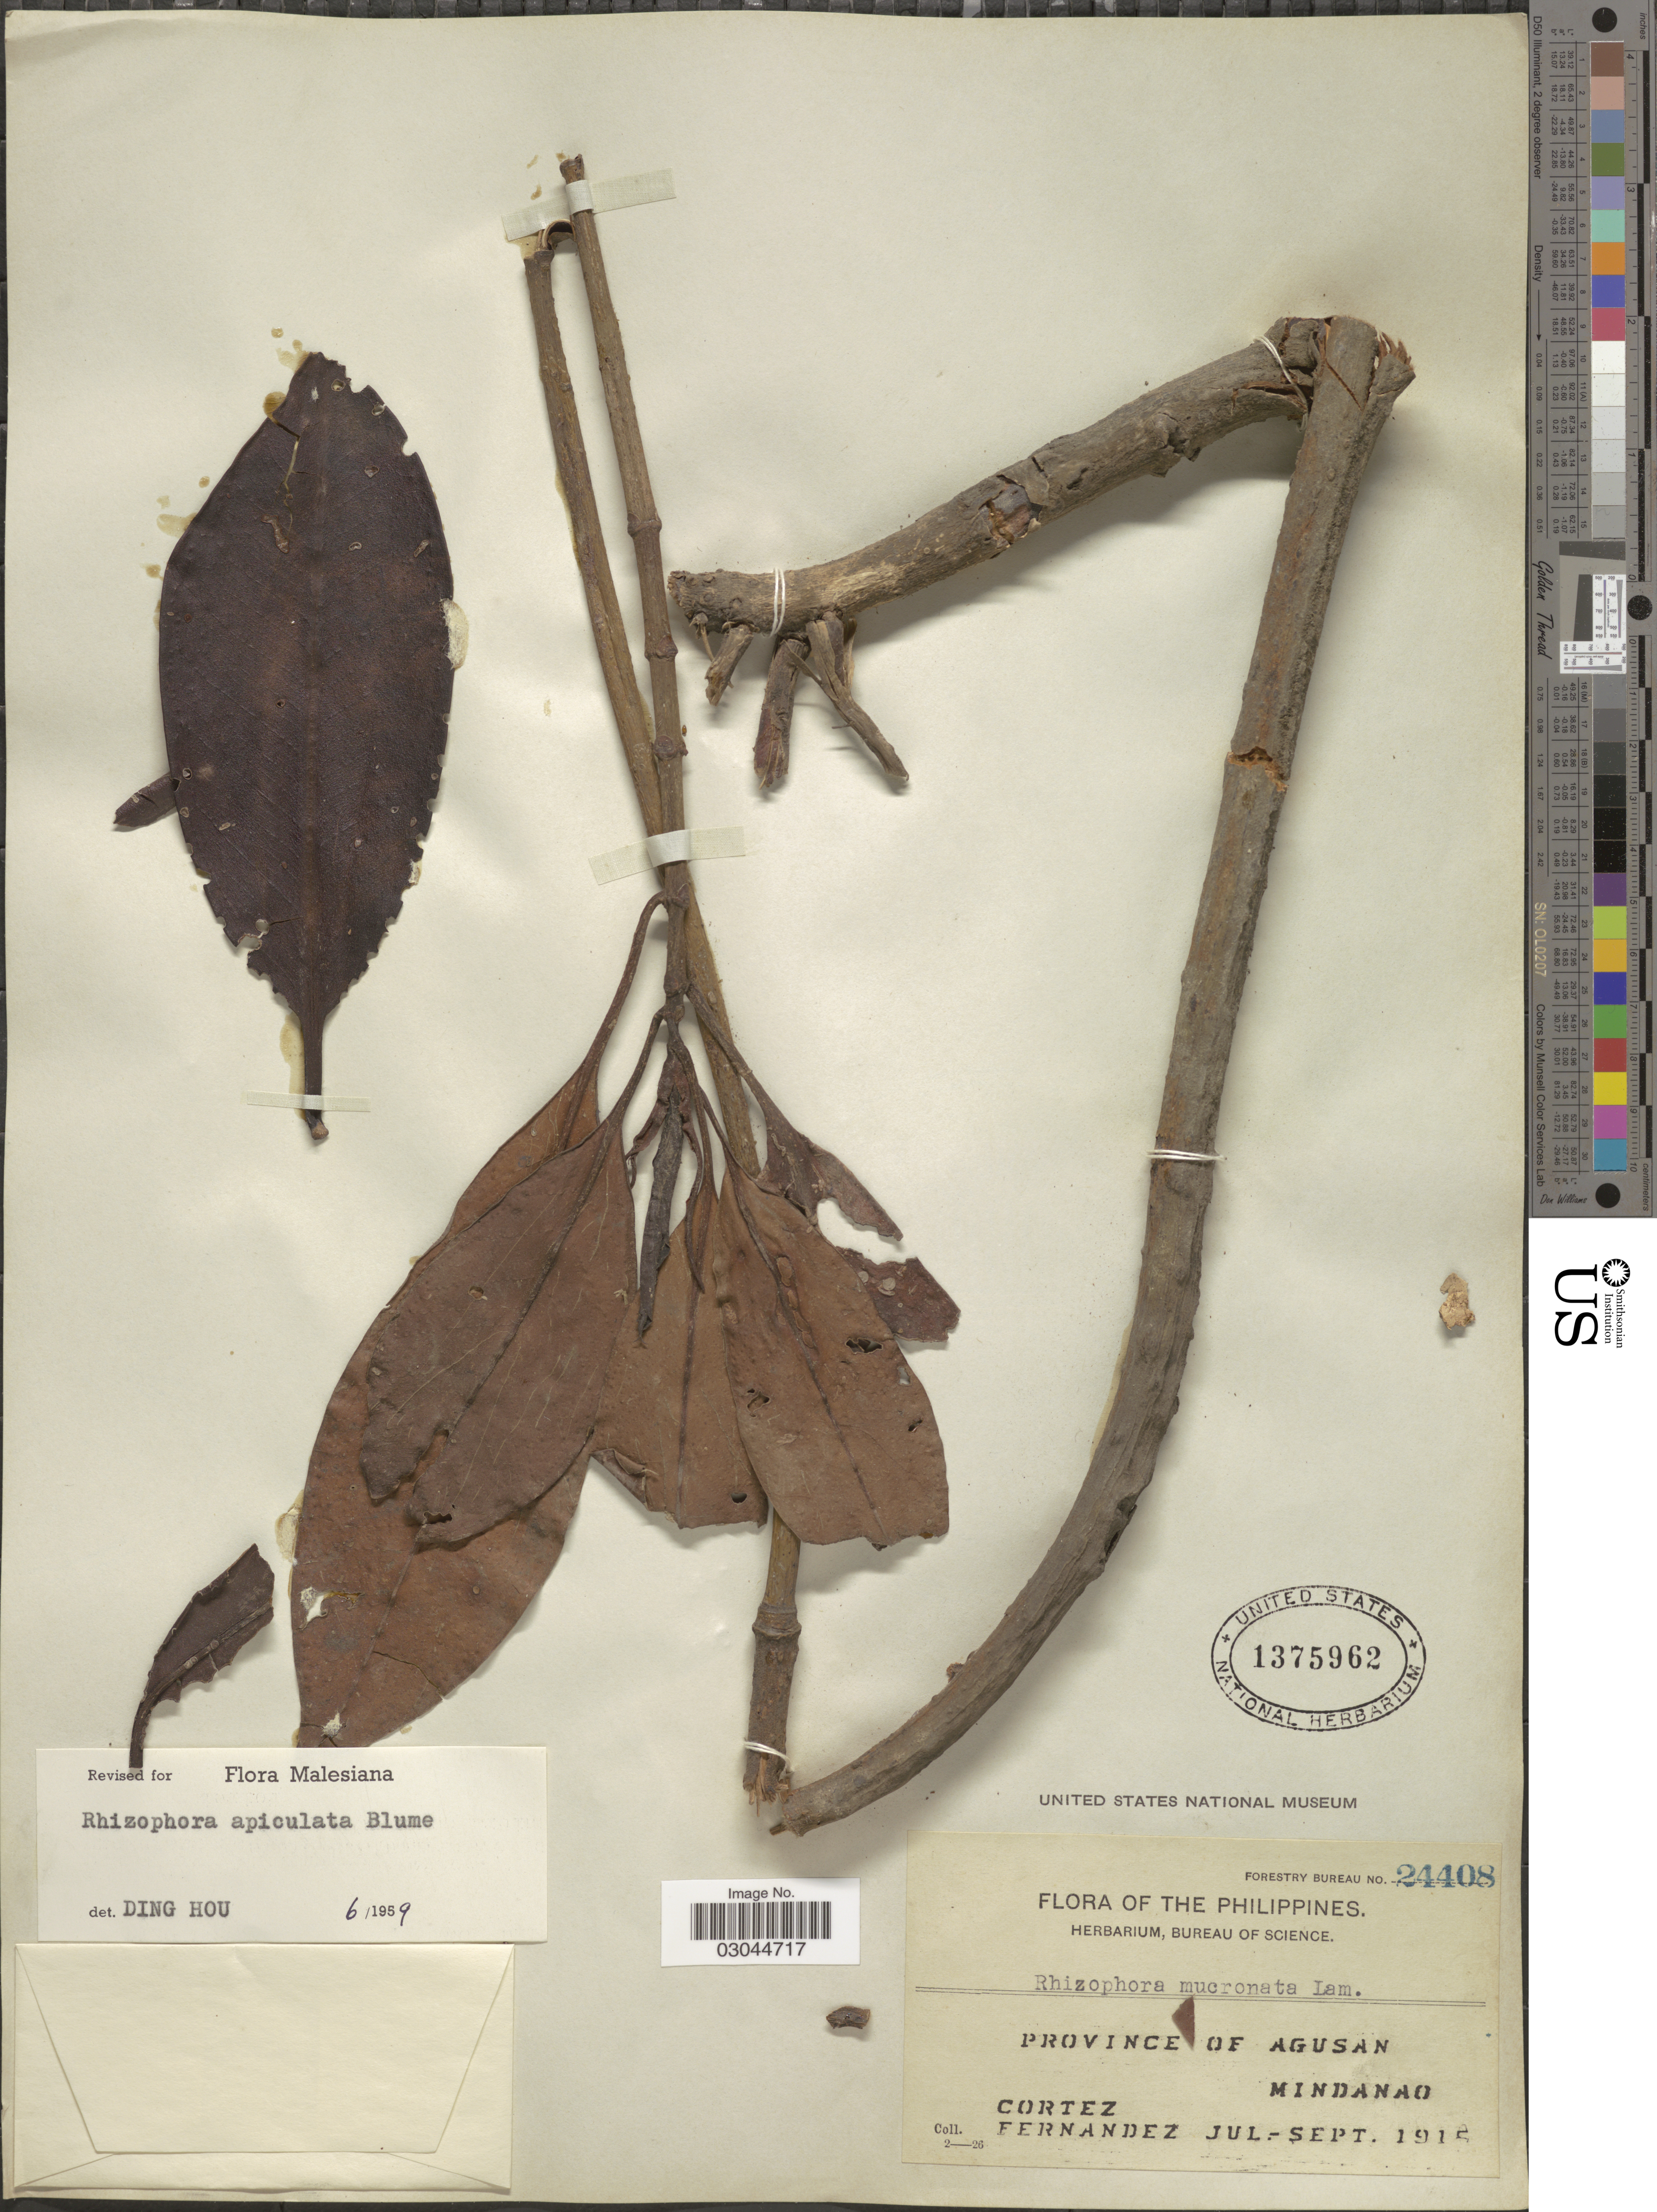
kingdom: Plantae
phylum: Tracheophyta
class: Magnoliopsida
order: Malpighiales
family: Rhizophoraceae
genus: Rhizophora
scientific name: Rhizophora apiculata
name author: Blume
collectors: -. Cortez & -- Fernandez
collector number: Forestry Bureau 24408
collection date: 1915-07/1915-09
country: Philippines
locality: Province of Agusan. Mindanao.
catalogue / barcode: US 1375962